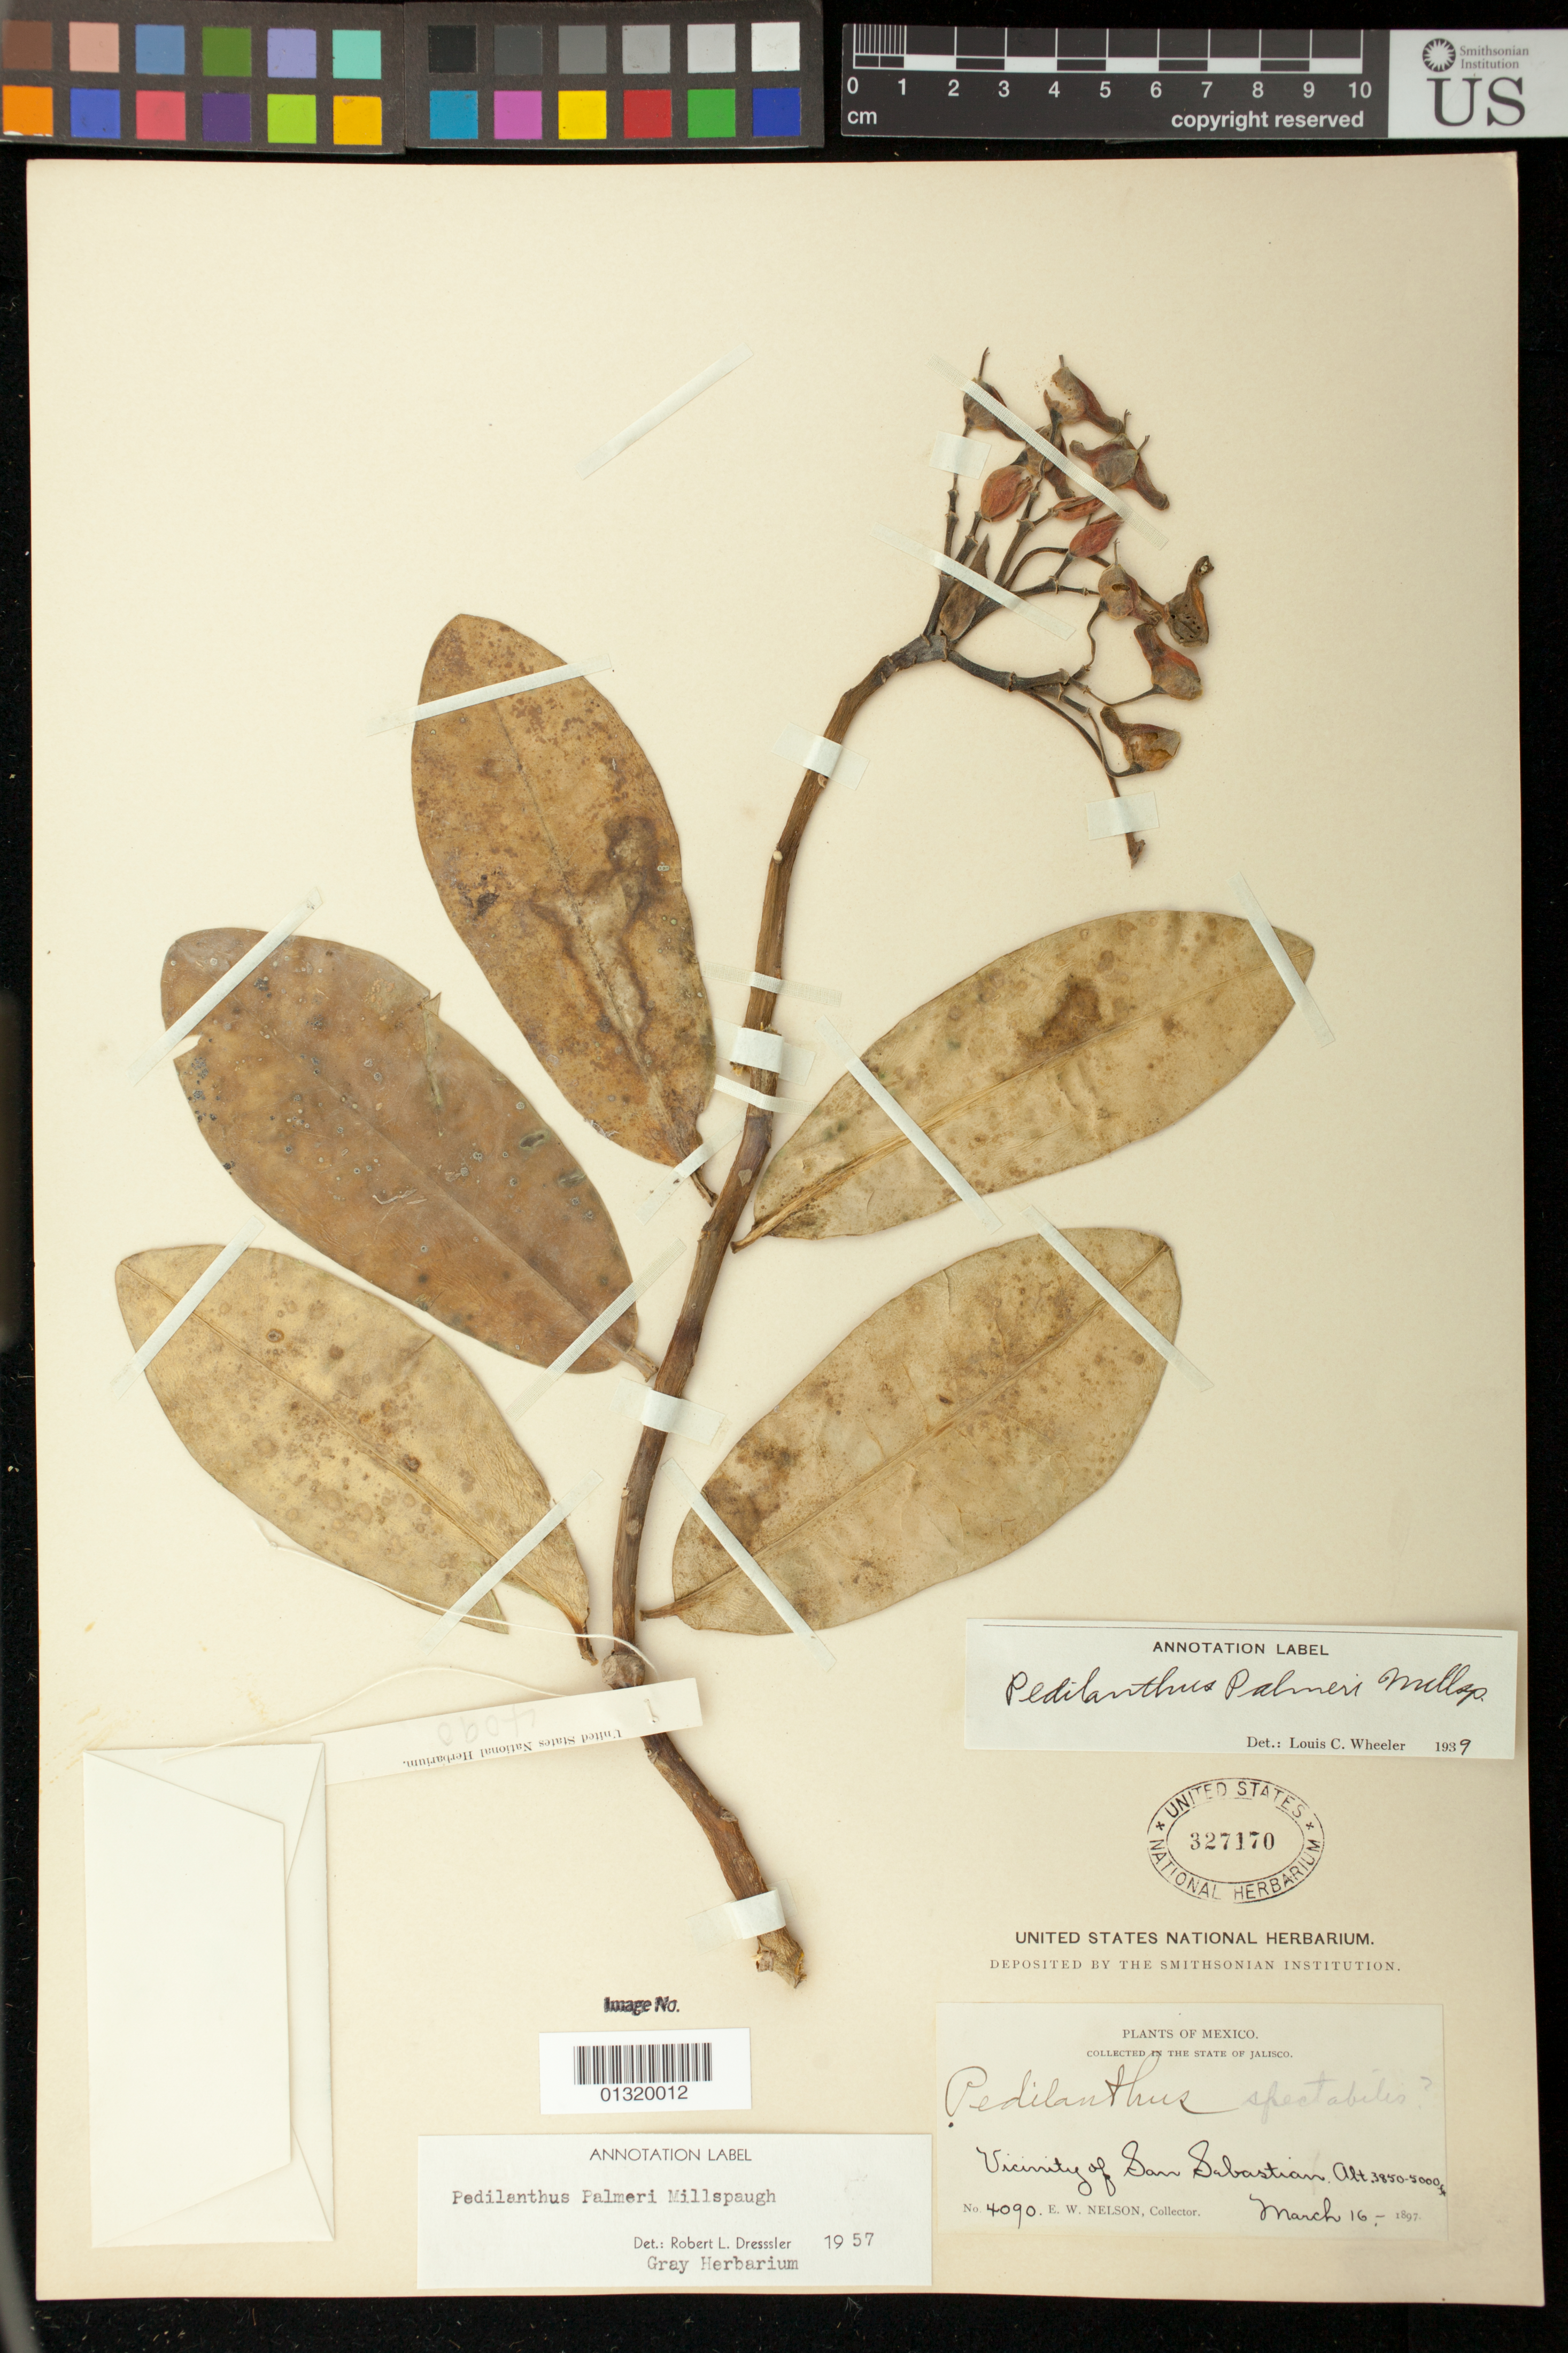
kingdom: Plantae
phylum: Tracheophyta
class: Magnoliopsida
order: Malpighiales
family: Euphorbiaceae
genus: Pedilanthus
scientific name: Pedilanthus palmeri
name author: Millsp.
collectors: E. W. Nelson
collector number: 4090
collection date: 1897-03-16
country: Mexico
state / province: Jalisco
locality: Vicinity of San Sabastian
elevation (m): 1173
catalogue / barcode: US 327170